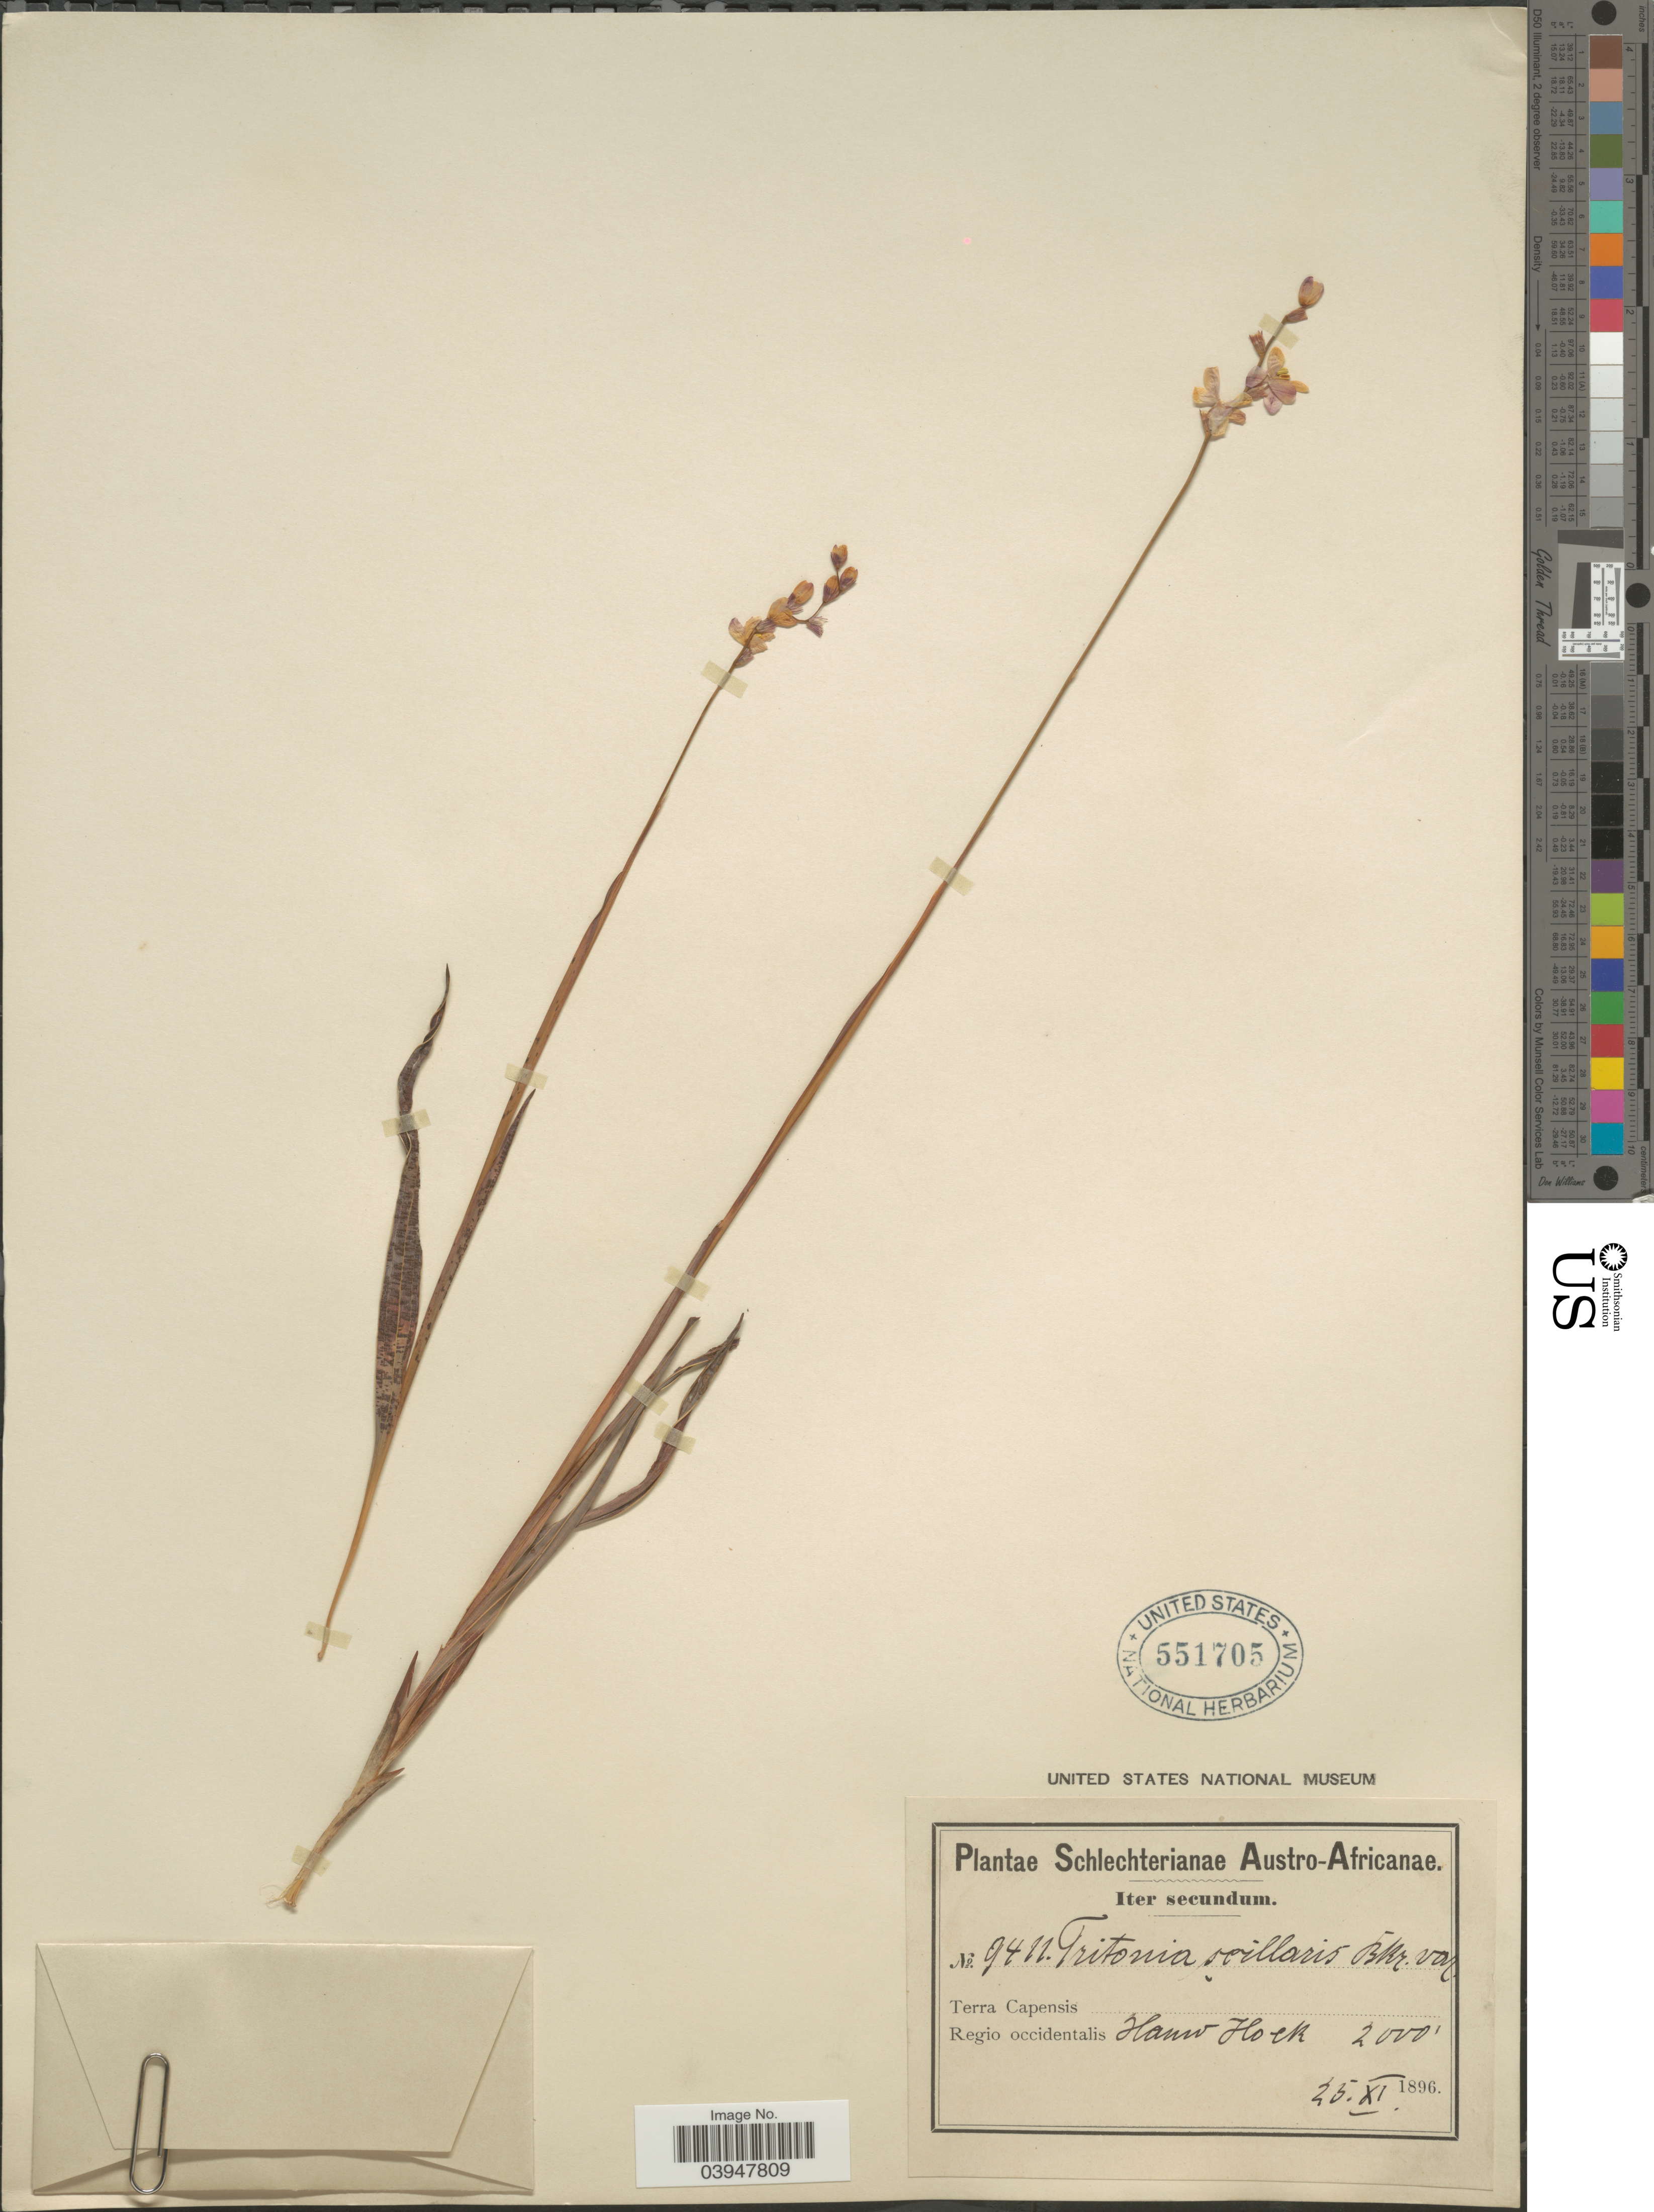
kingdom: Plantae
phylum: Tracheophyta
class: Liliopsida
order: Asparagales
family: Iridaceae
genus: Tritonia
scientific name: Tritonia scillaris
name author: (L.) Baker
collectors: Schlechter, --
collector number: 9411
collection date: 1896-11-25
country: South Africa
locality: Austro-Africanae. Terra Capensis. Regio occidentalis. Hauw Hoek.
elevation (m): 610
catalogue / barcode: US 551705